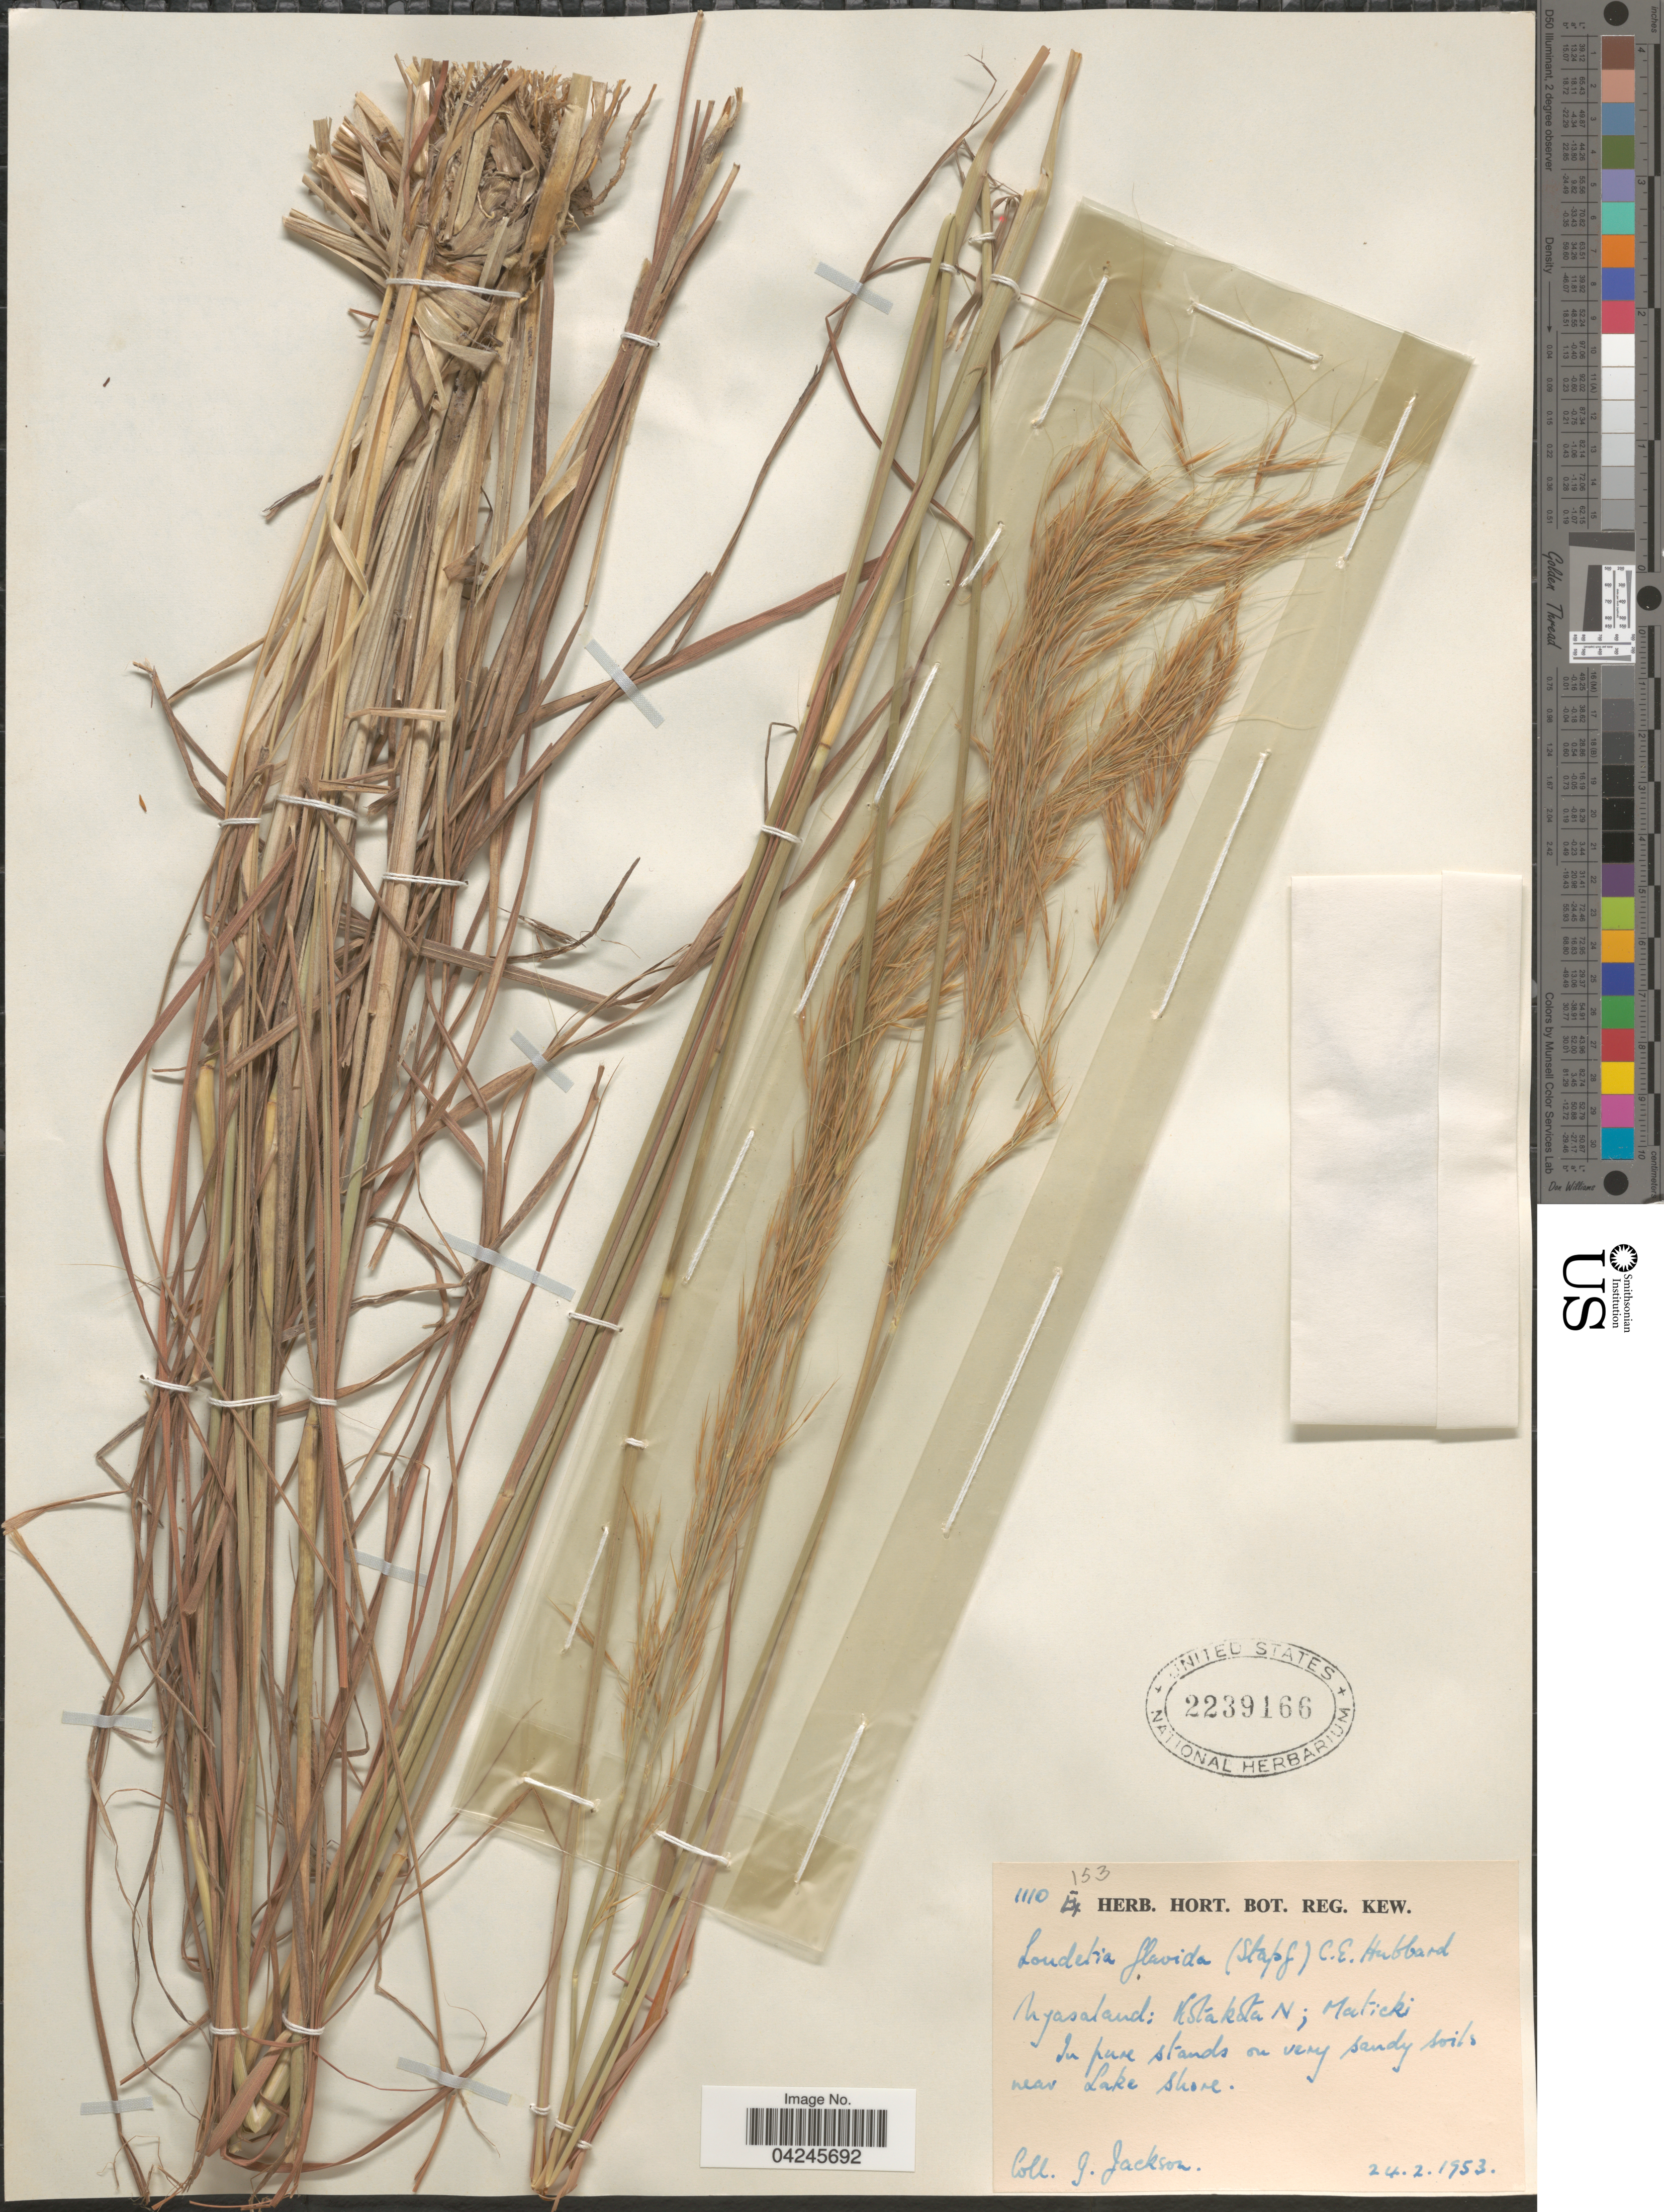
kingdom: Plantae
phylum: Tracheophyta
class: Liliopsida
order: Poales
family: Poaceae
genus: Loudetia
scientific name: Loudetia flavida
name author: (Stapf) C.E. Hubb.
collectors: J. Jackson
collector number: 1110/153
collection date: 1953-02-24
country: Malawi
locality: Nyasaland: Kotakota N; Maticki. In pure stands on very sandy soils near Lake Shore.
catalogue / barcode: US 2239166